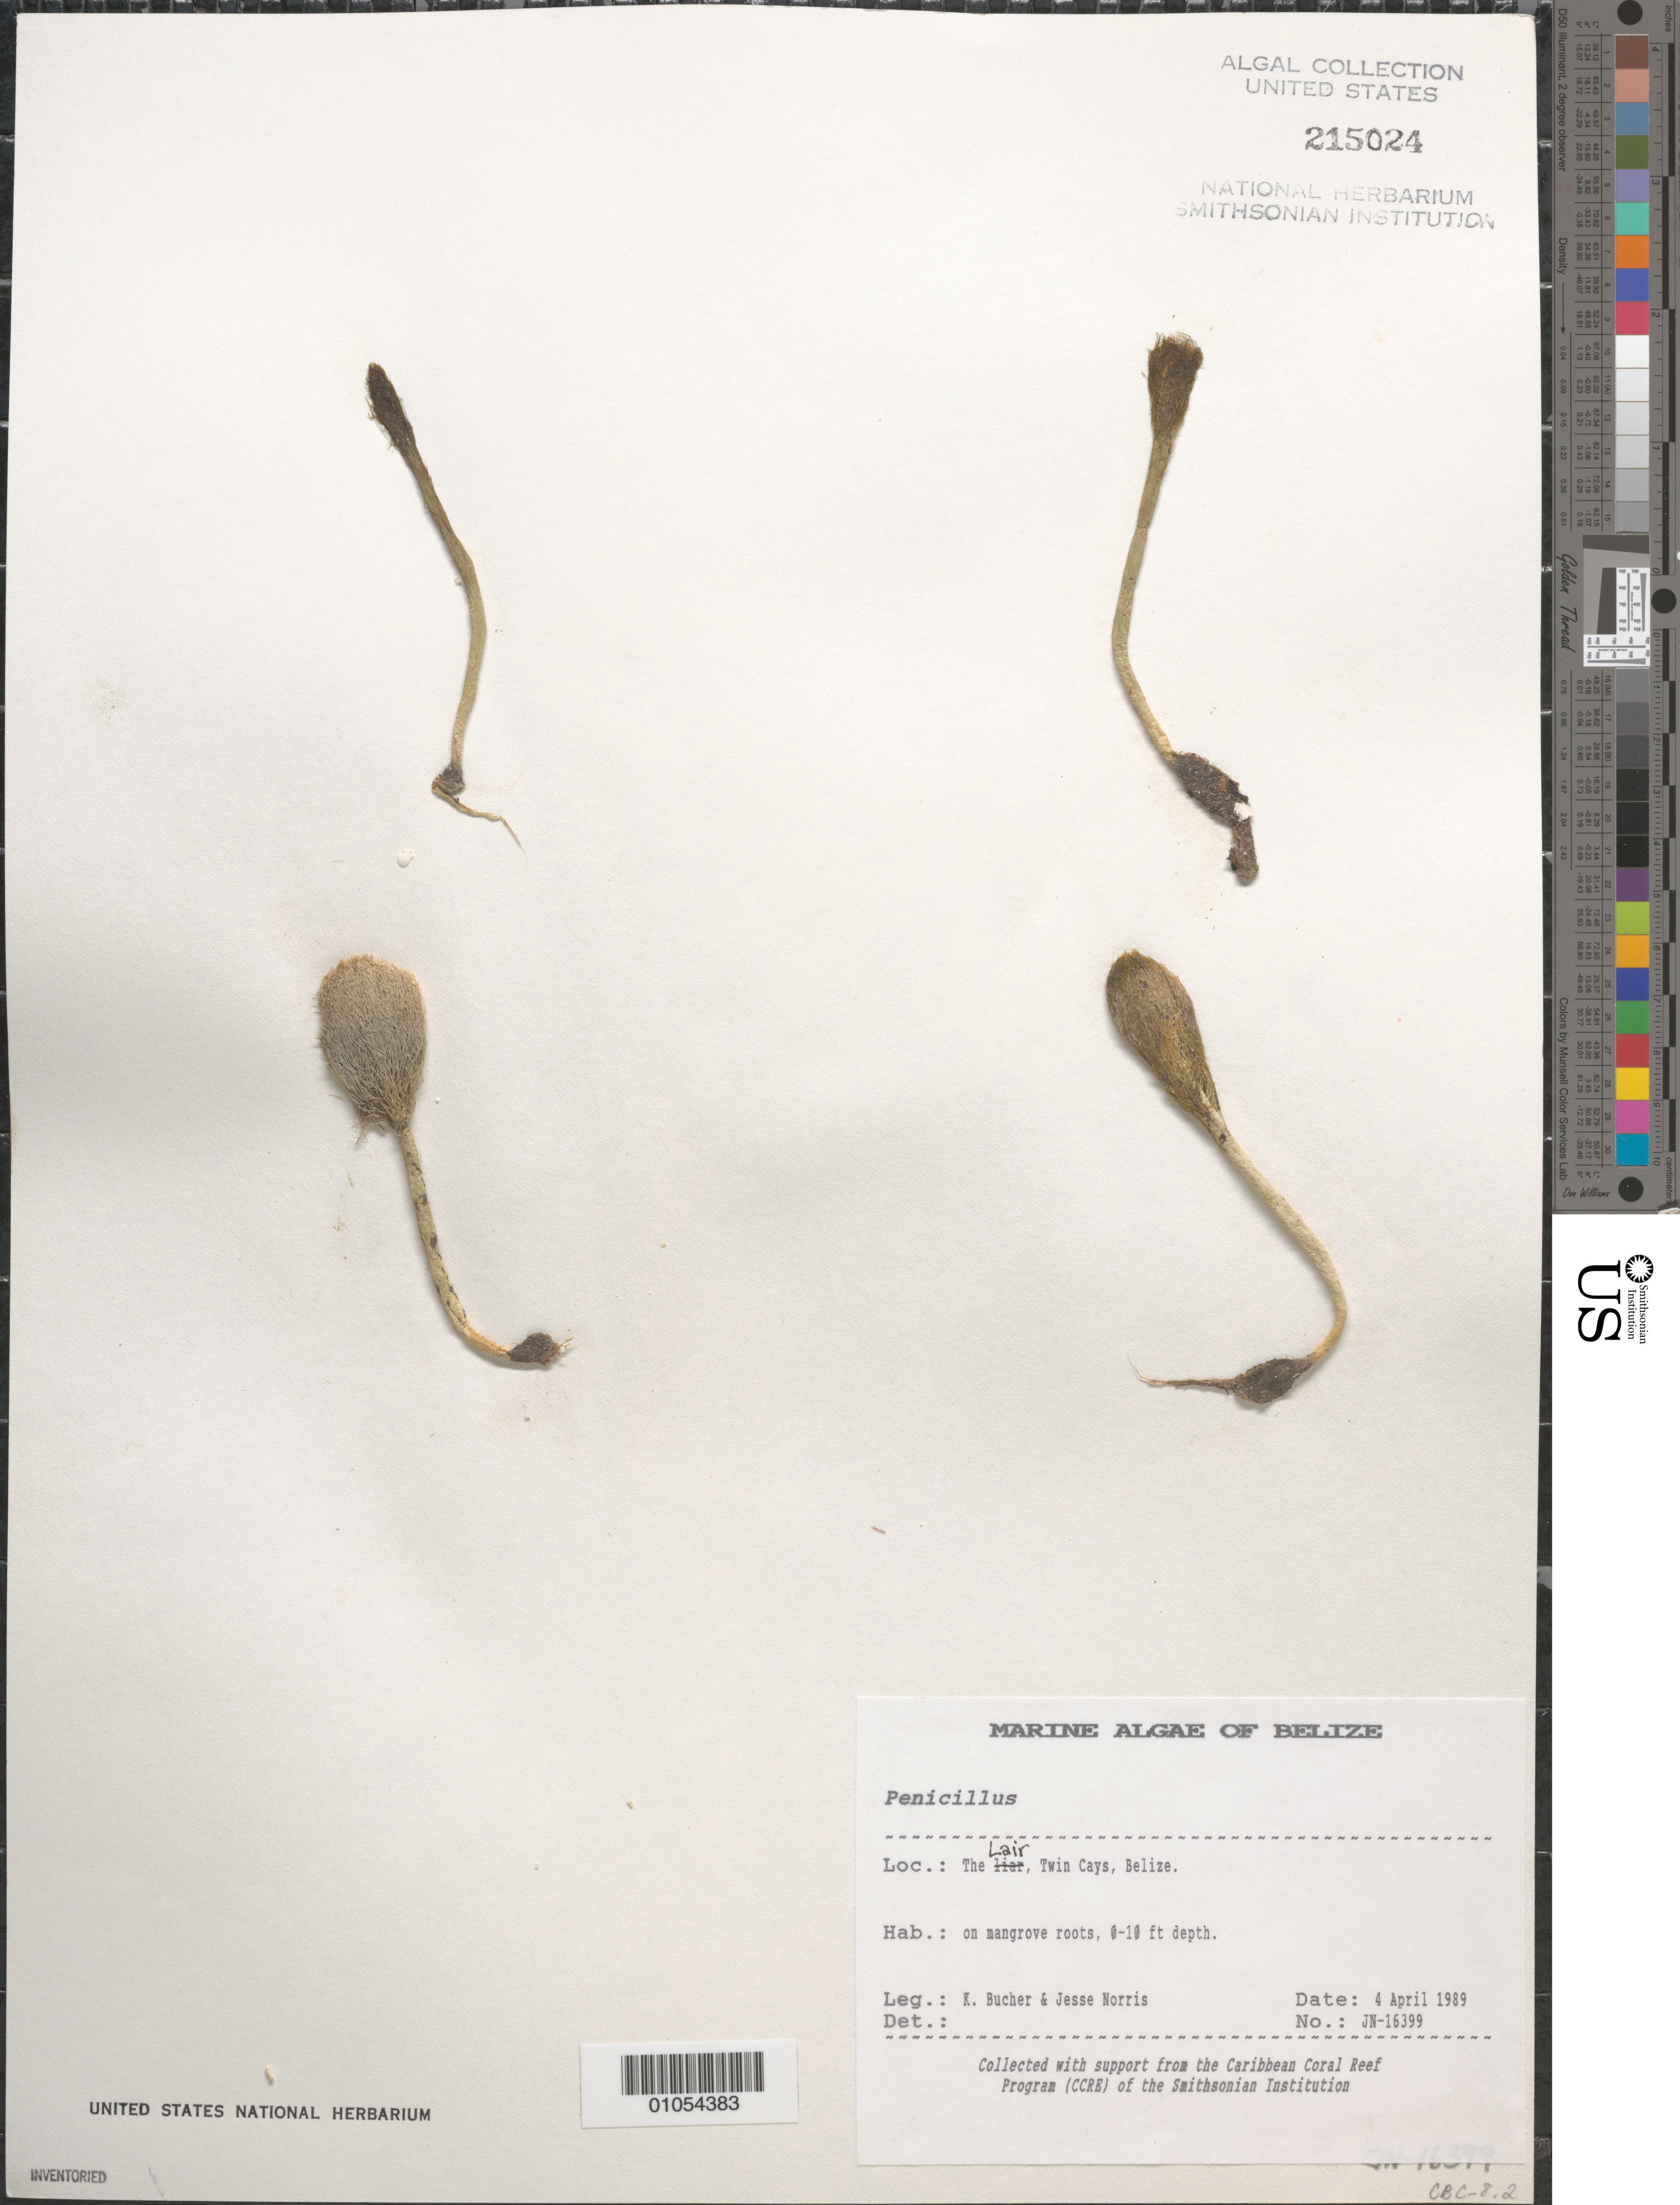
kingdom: Plantae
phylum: Chlorophyta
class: Ulvophyceae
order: Bryopsidales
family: Udoteaceae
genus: Penicillus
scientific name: Penicillus sp.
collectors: K. E. Bucher & J. A. Norris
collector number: JN-16399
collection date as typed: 04 Apr 1989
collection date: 1989-04-04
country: Belize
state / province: Stann Creek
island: Twin Cays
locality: The Lair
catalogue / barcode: US 215024